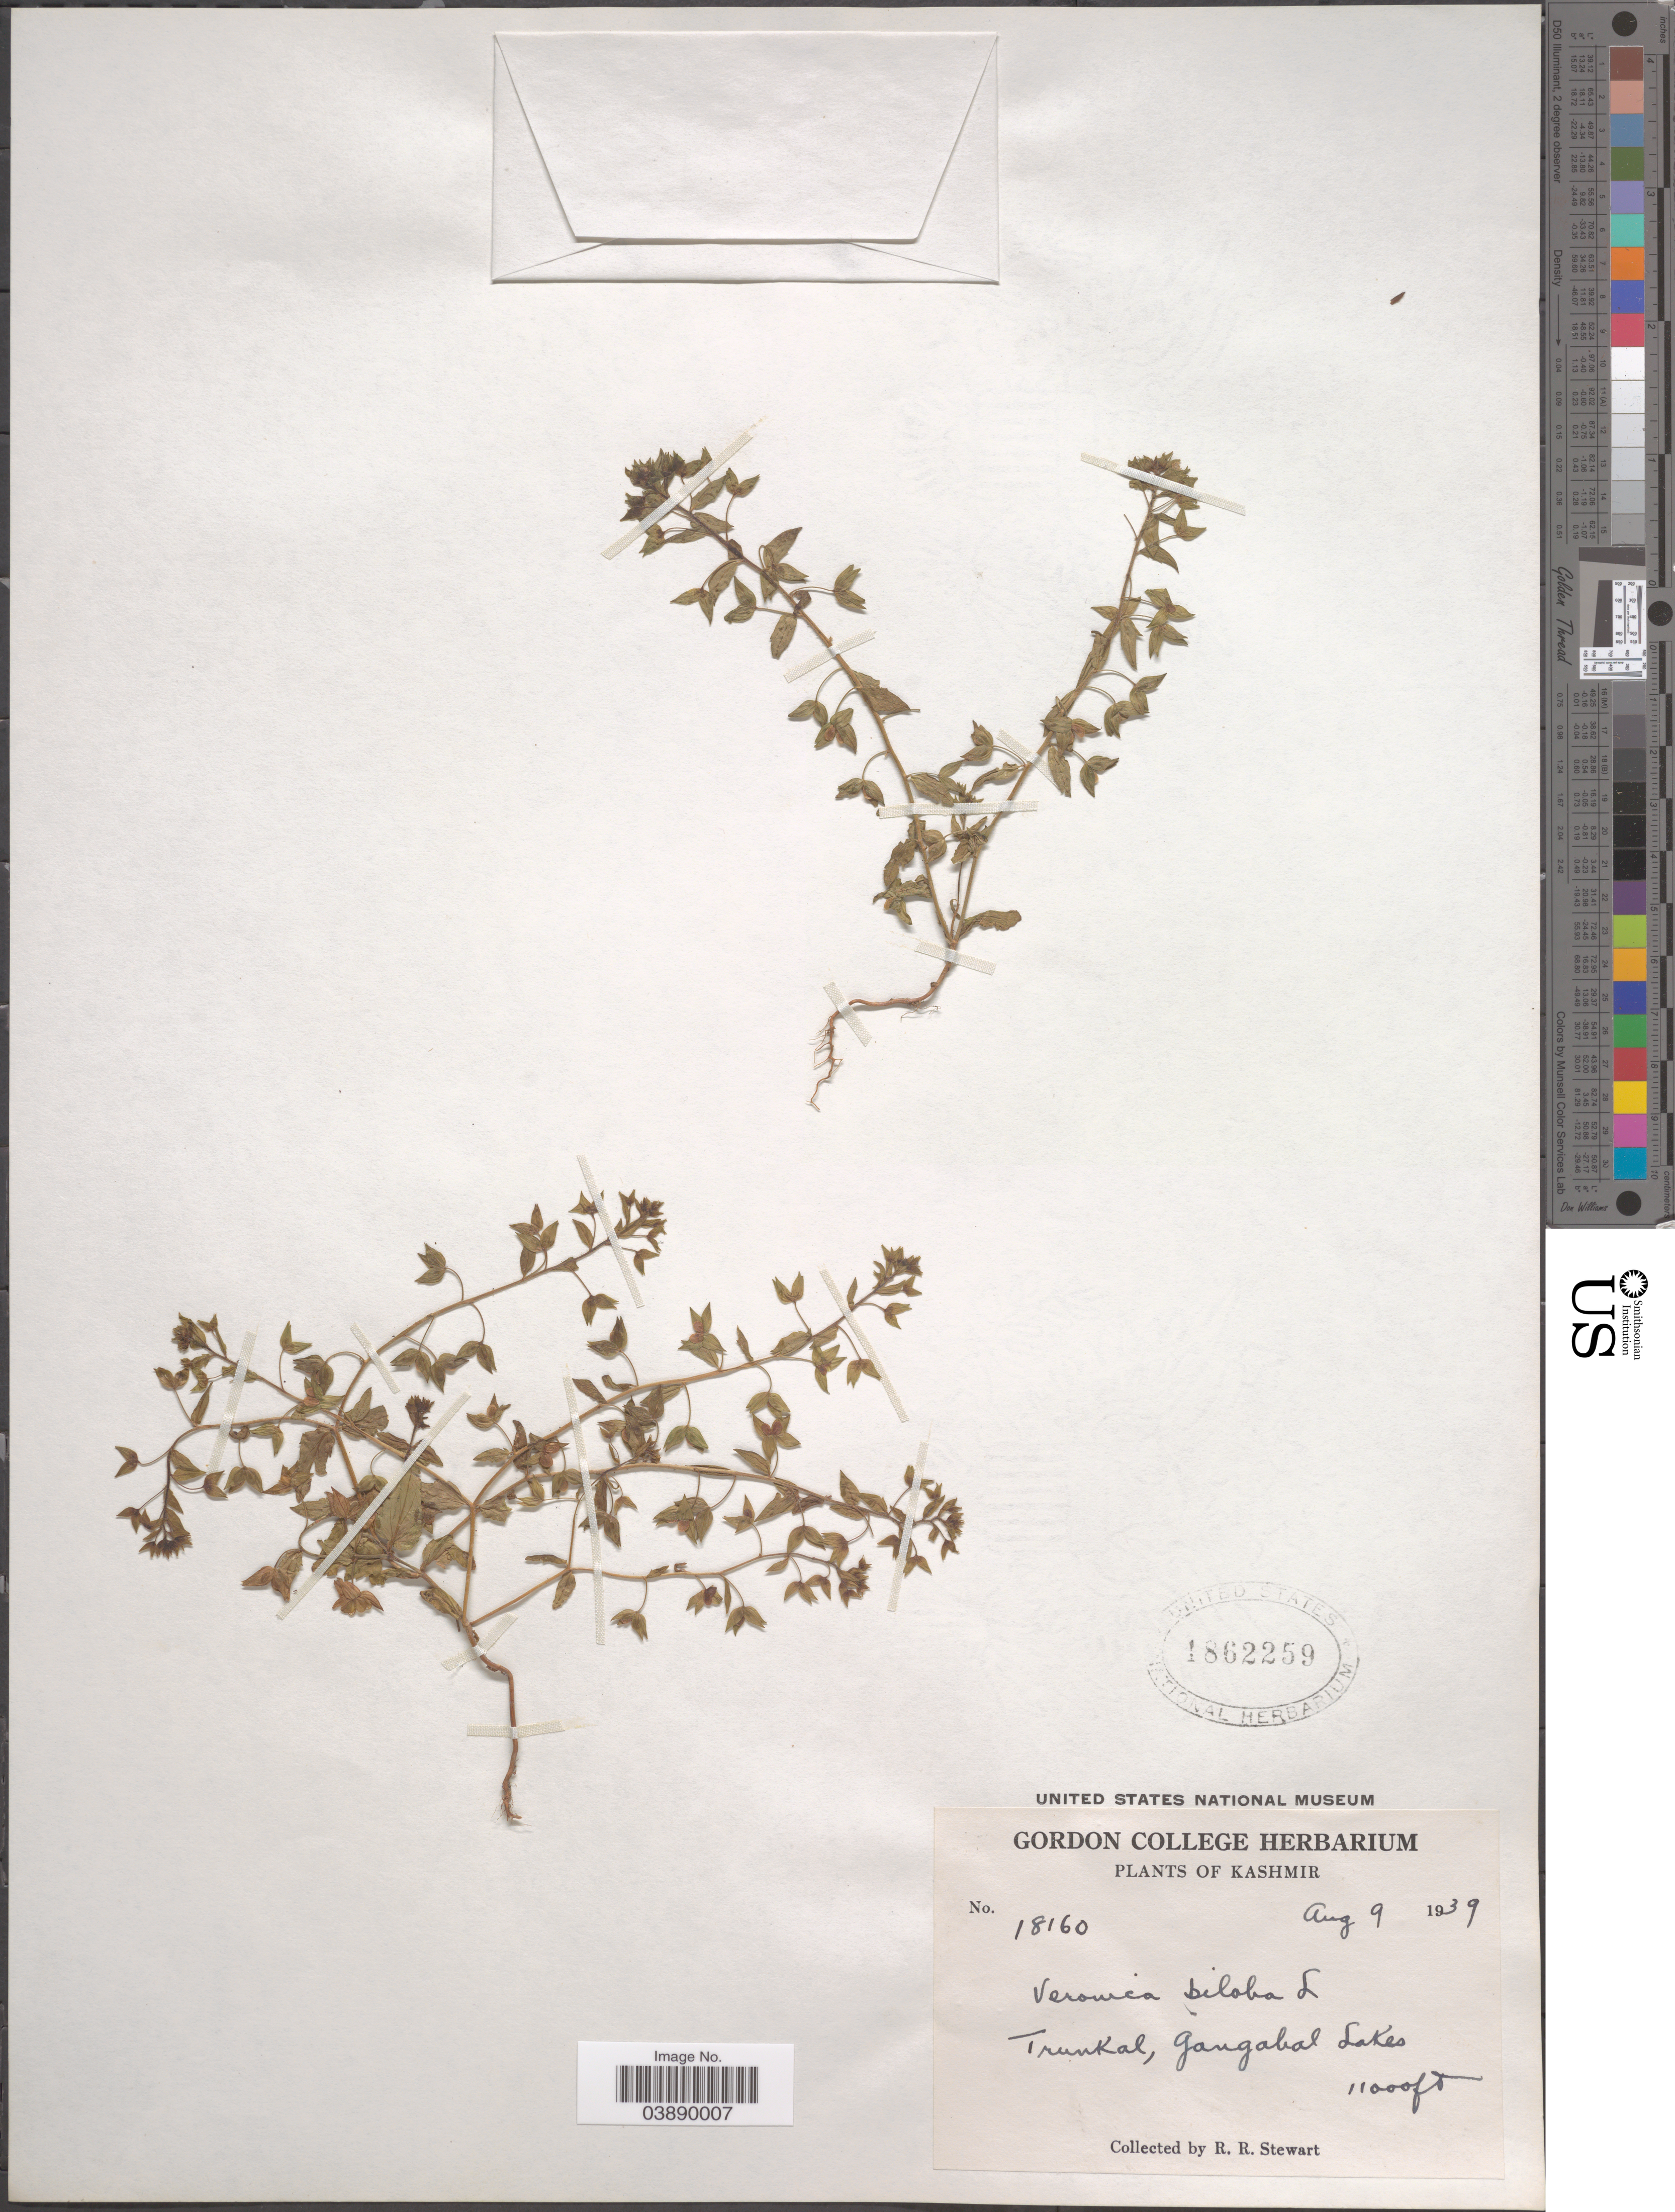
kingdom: Plantae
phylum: Tracheophyta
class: Magnoliopsida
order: Lamiales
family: Plantaginaceae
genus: Veronica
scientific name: Veronica biloba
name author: Schreb. ex L.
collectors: R. Stewart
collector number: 18160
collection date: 1939-08-09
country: India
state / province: Jammu and Kashmir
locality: Kashmir. Trunkal, Gangabal Lakes.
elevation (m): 3353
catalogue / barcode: US 1862259